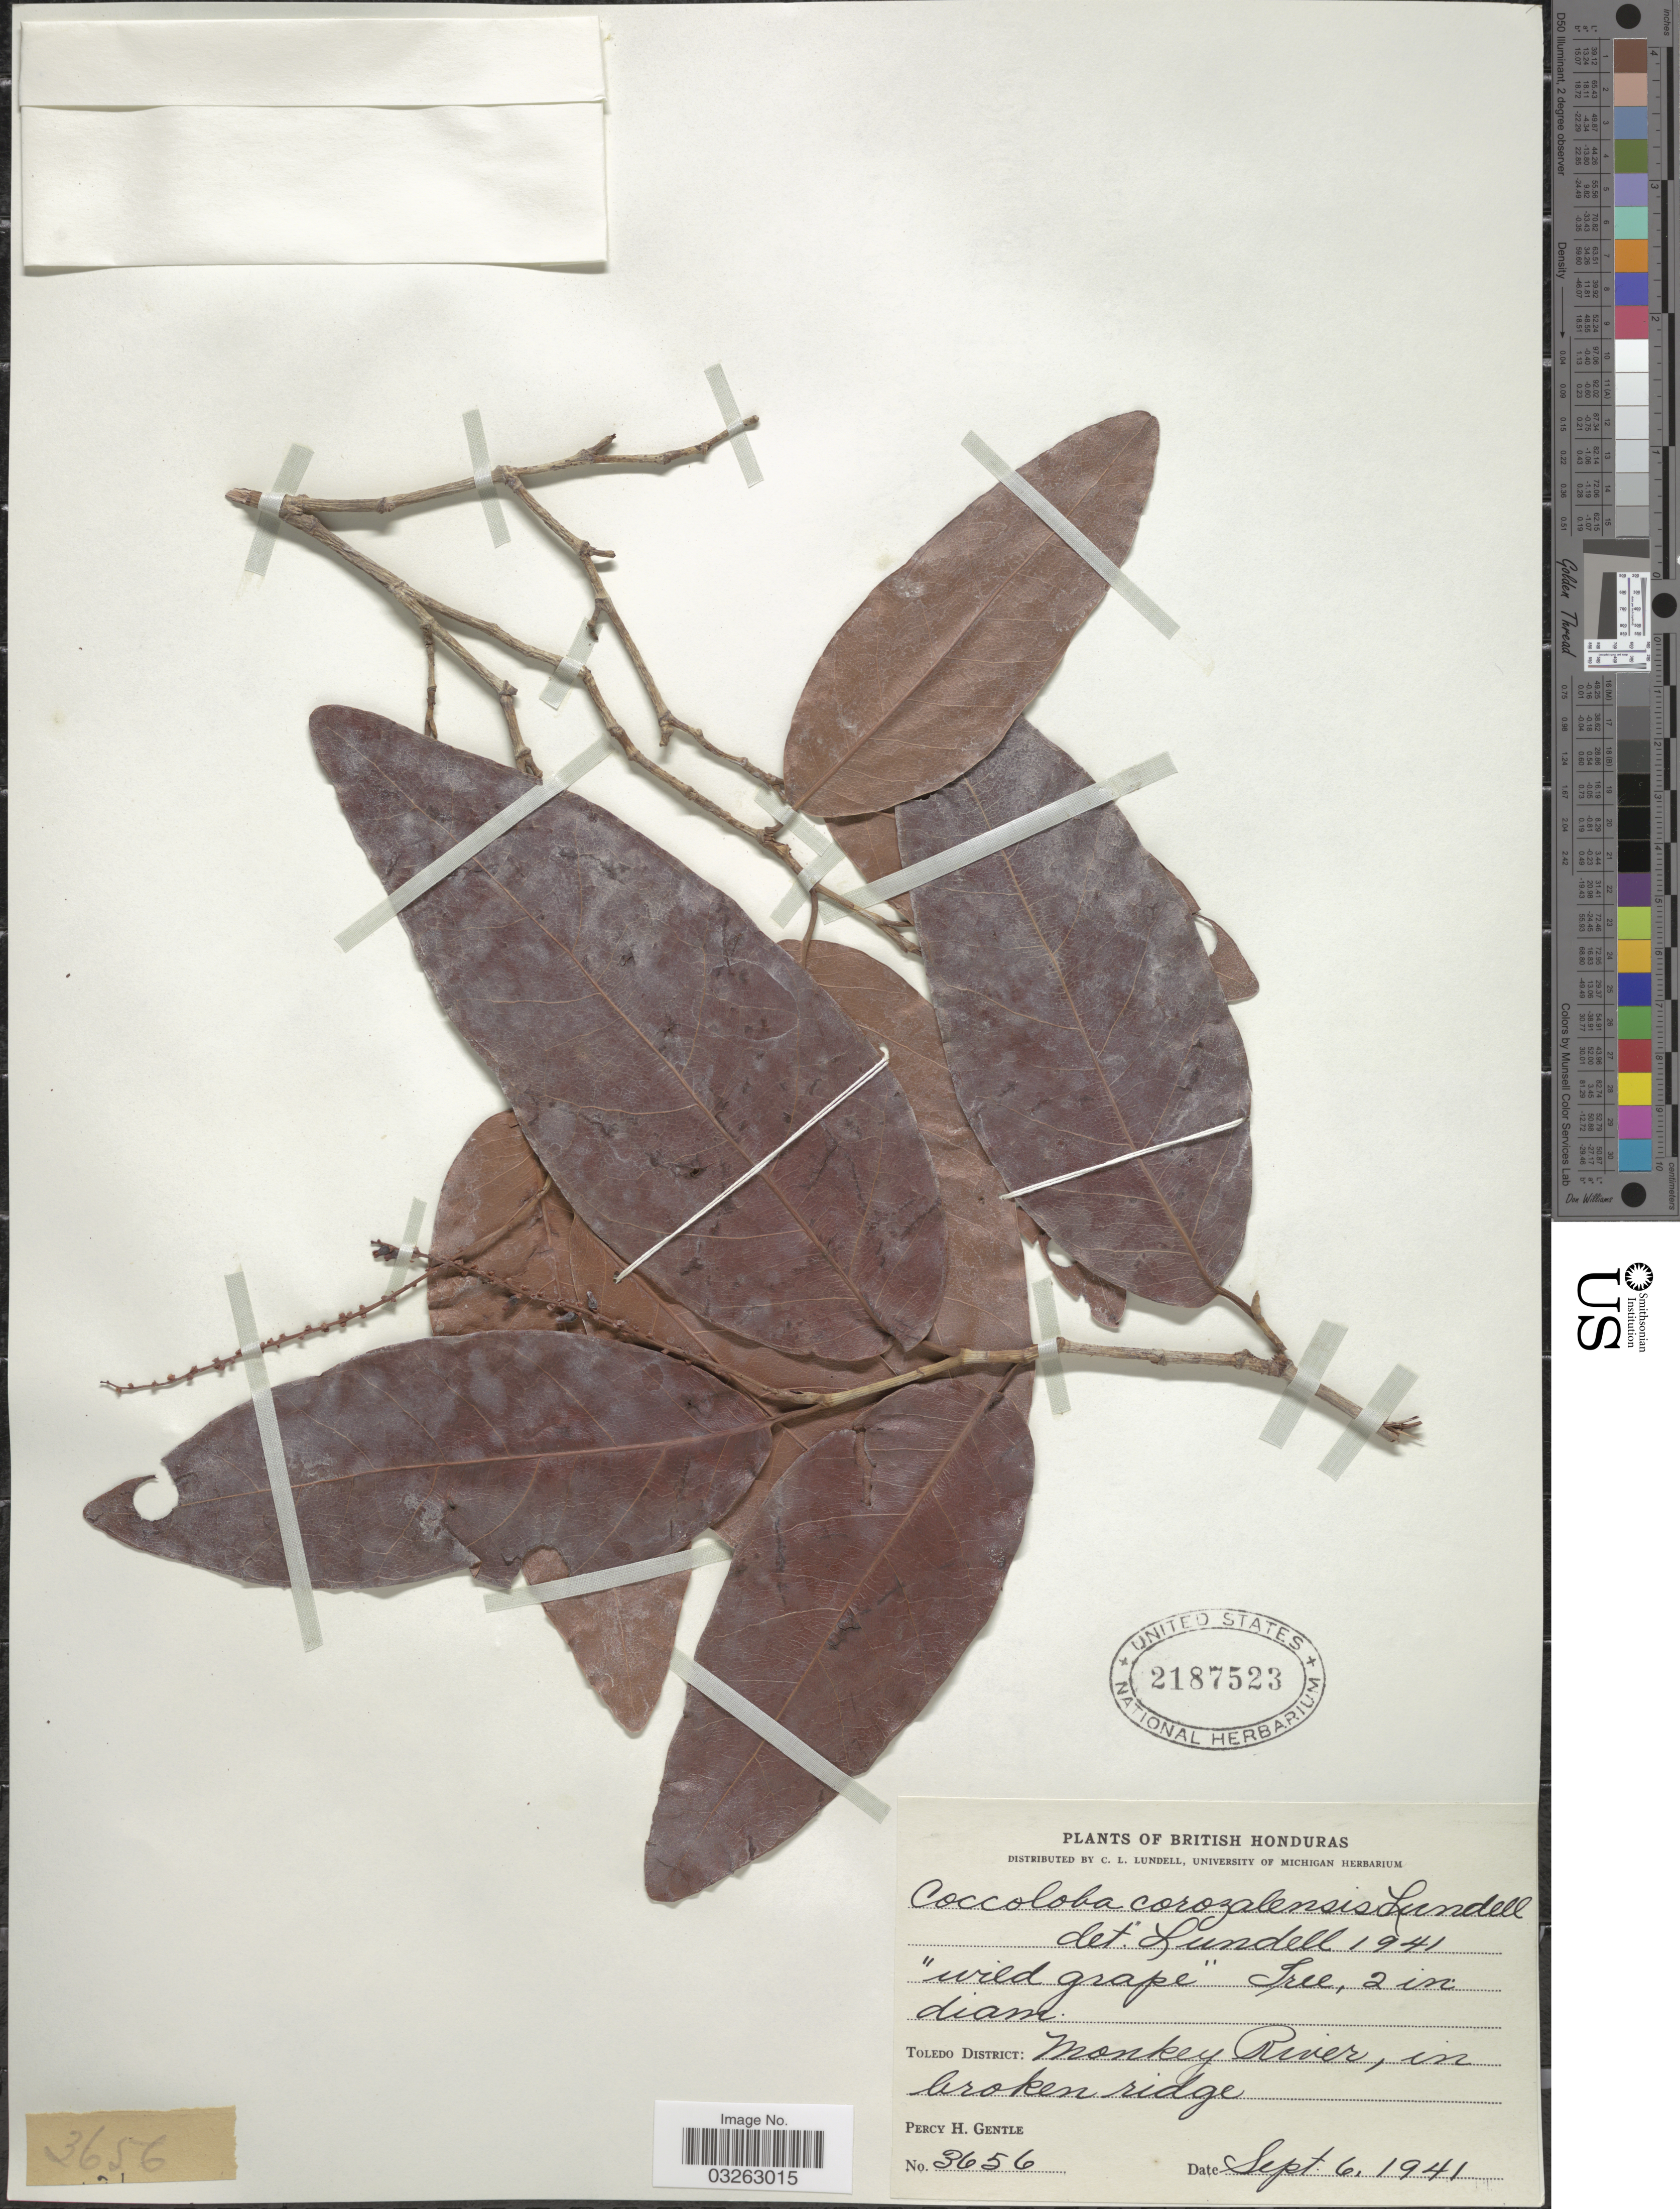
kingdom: Plantae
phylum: Tracheophyta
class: Magnoliopsida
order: Caryophyllales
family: Polygonaceae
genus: Coccoloba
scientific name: Coccoloba swartzii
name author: Meisn.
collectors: P. H. Gentle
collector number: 3656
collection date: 1941-09-06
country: Belize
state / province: Toledo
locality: British Honduras, Toledo District: Monkey River.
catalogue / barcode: US 2187523